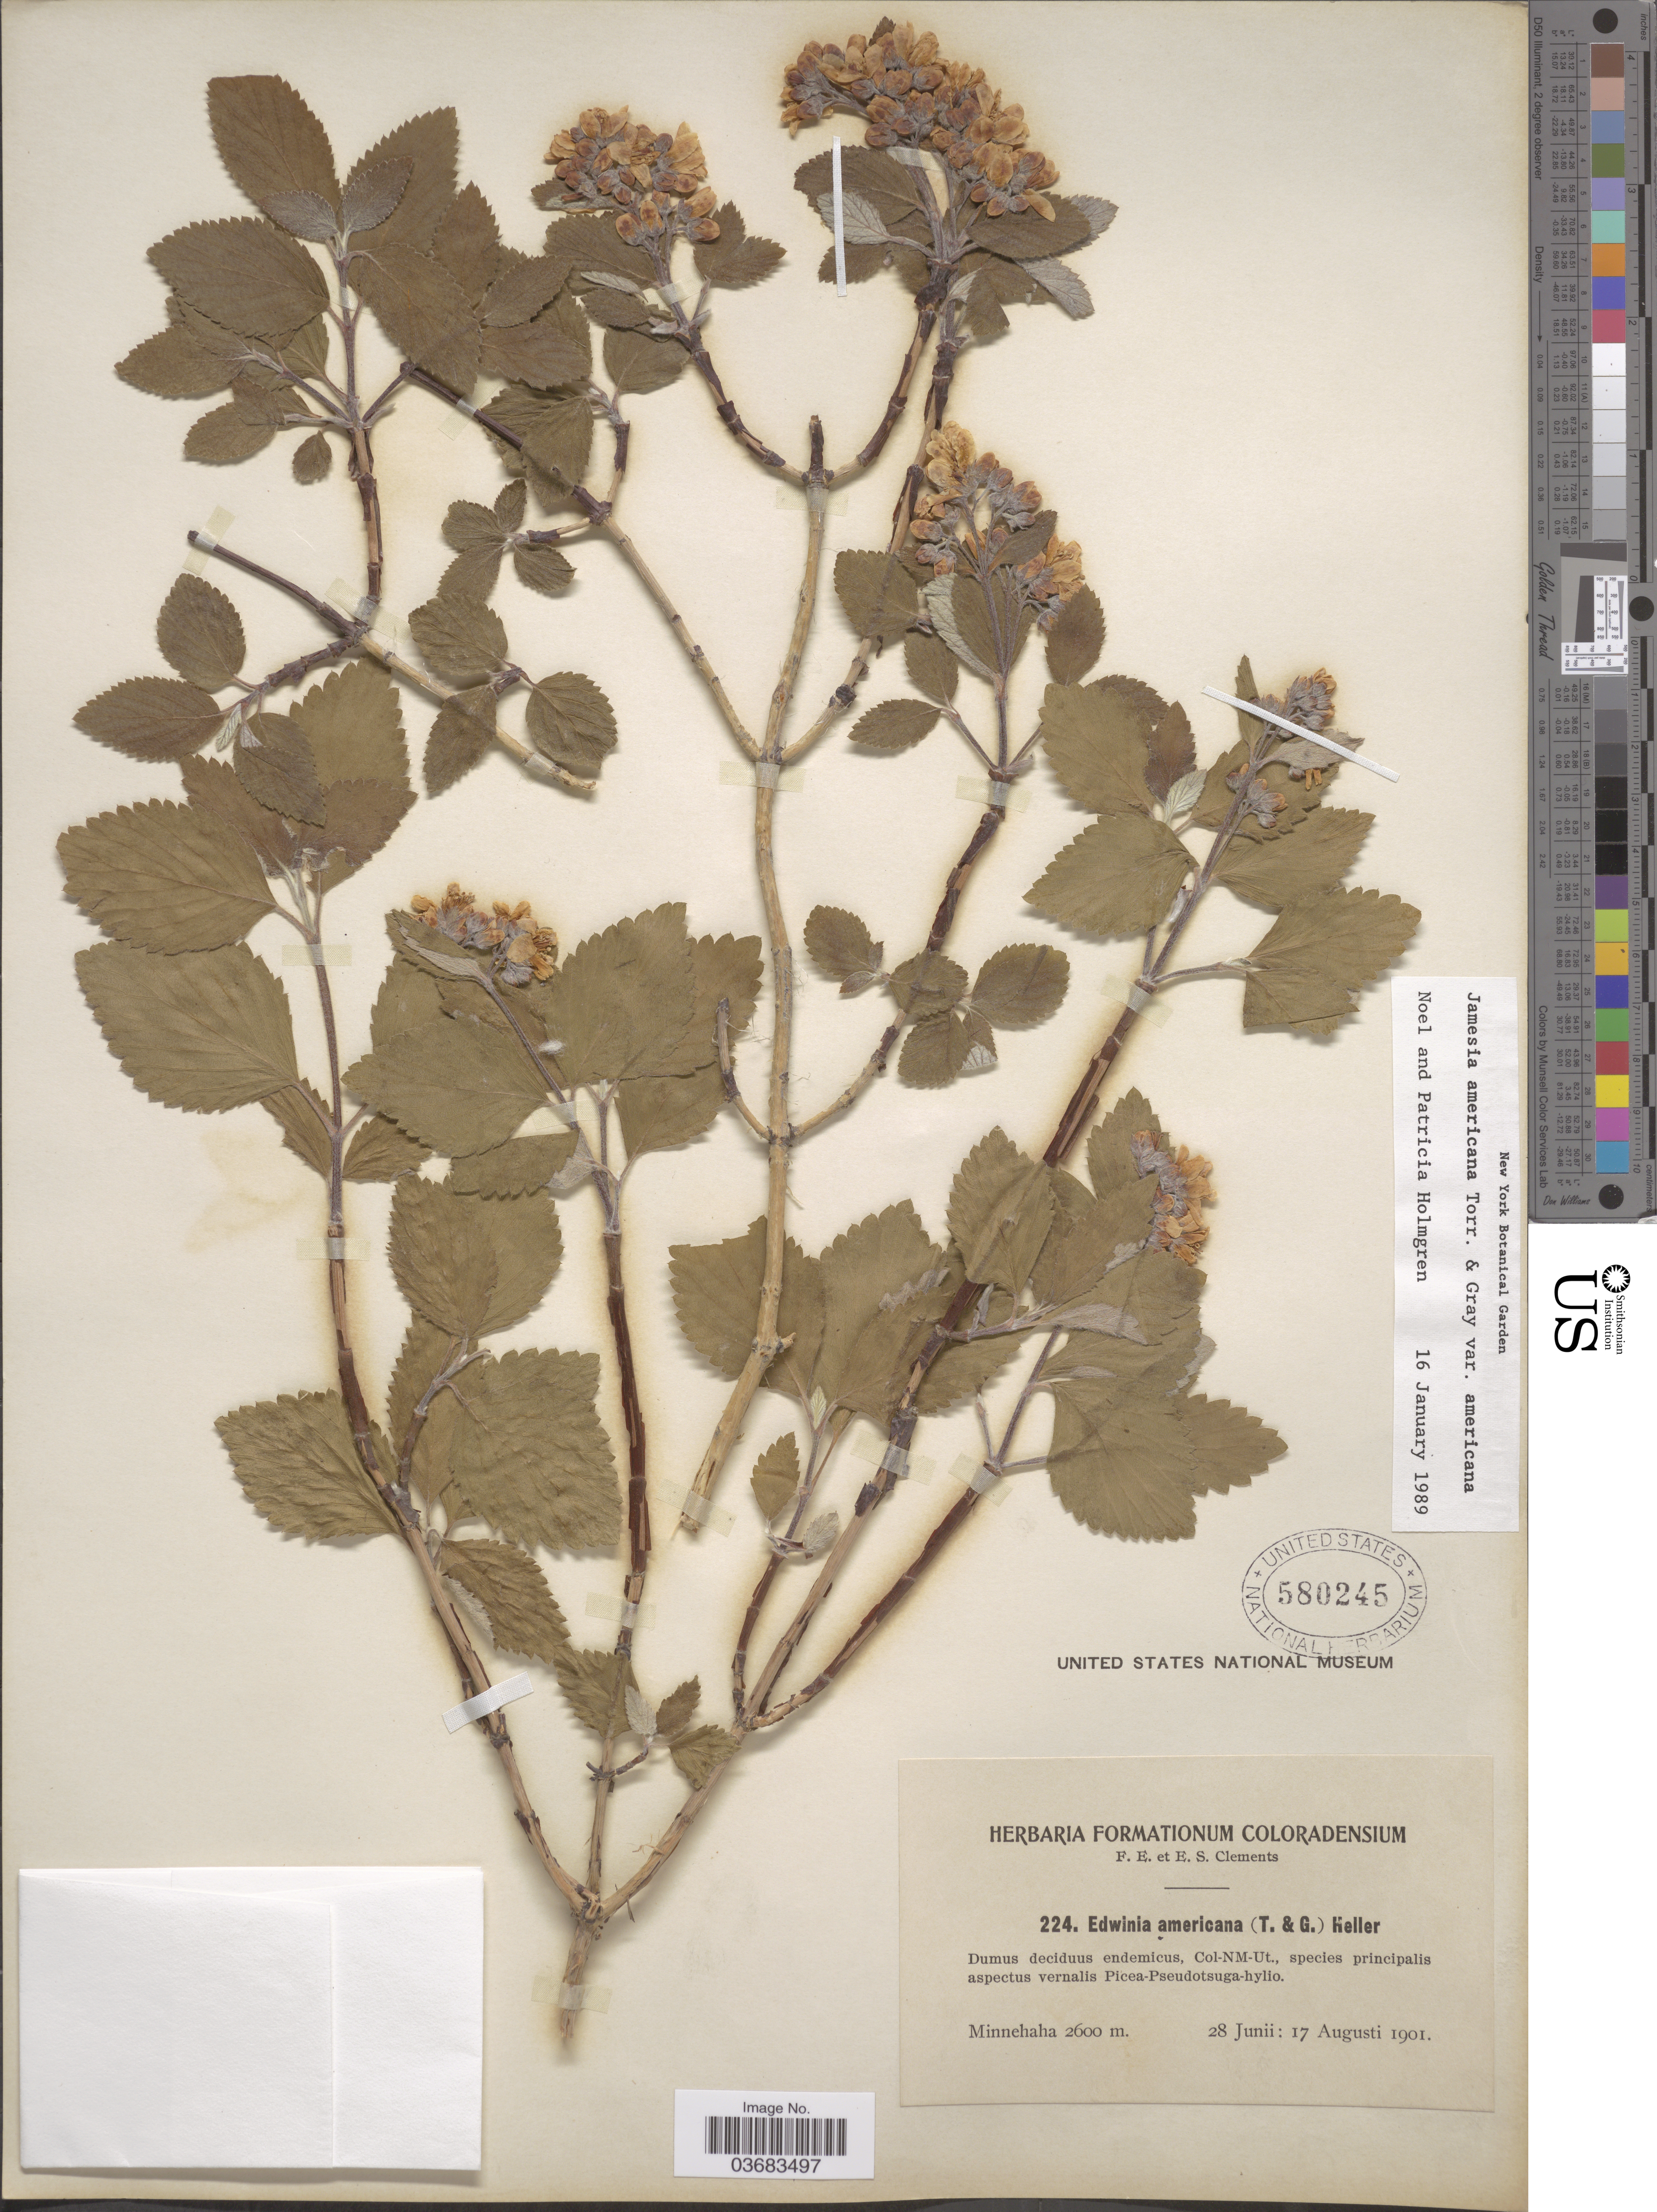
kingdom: Plantae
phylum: Tracheophyta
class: Magnoliopsida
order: Cornales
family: Hydrangeaceae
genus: Edwinia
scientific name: Edwinia americana var. americana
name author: (Torr. & A. Gray) A. Heller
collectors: F. E. Clements & E. S. Clements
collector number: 224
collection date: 1901-06-28/1901-08-17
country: United States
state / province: Colorado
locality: Minnehaha.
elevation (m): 2600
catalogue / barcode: US 580245